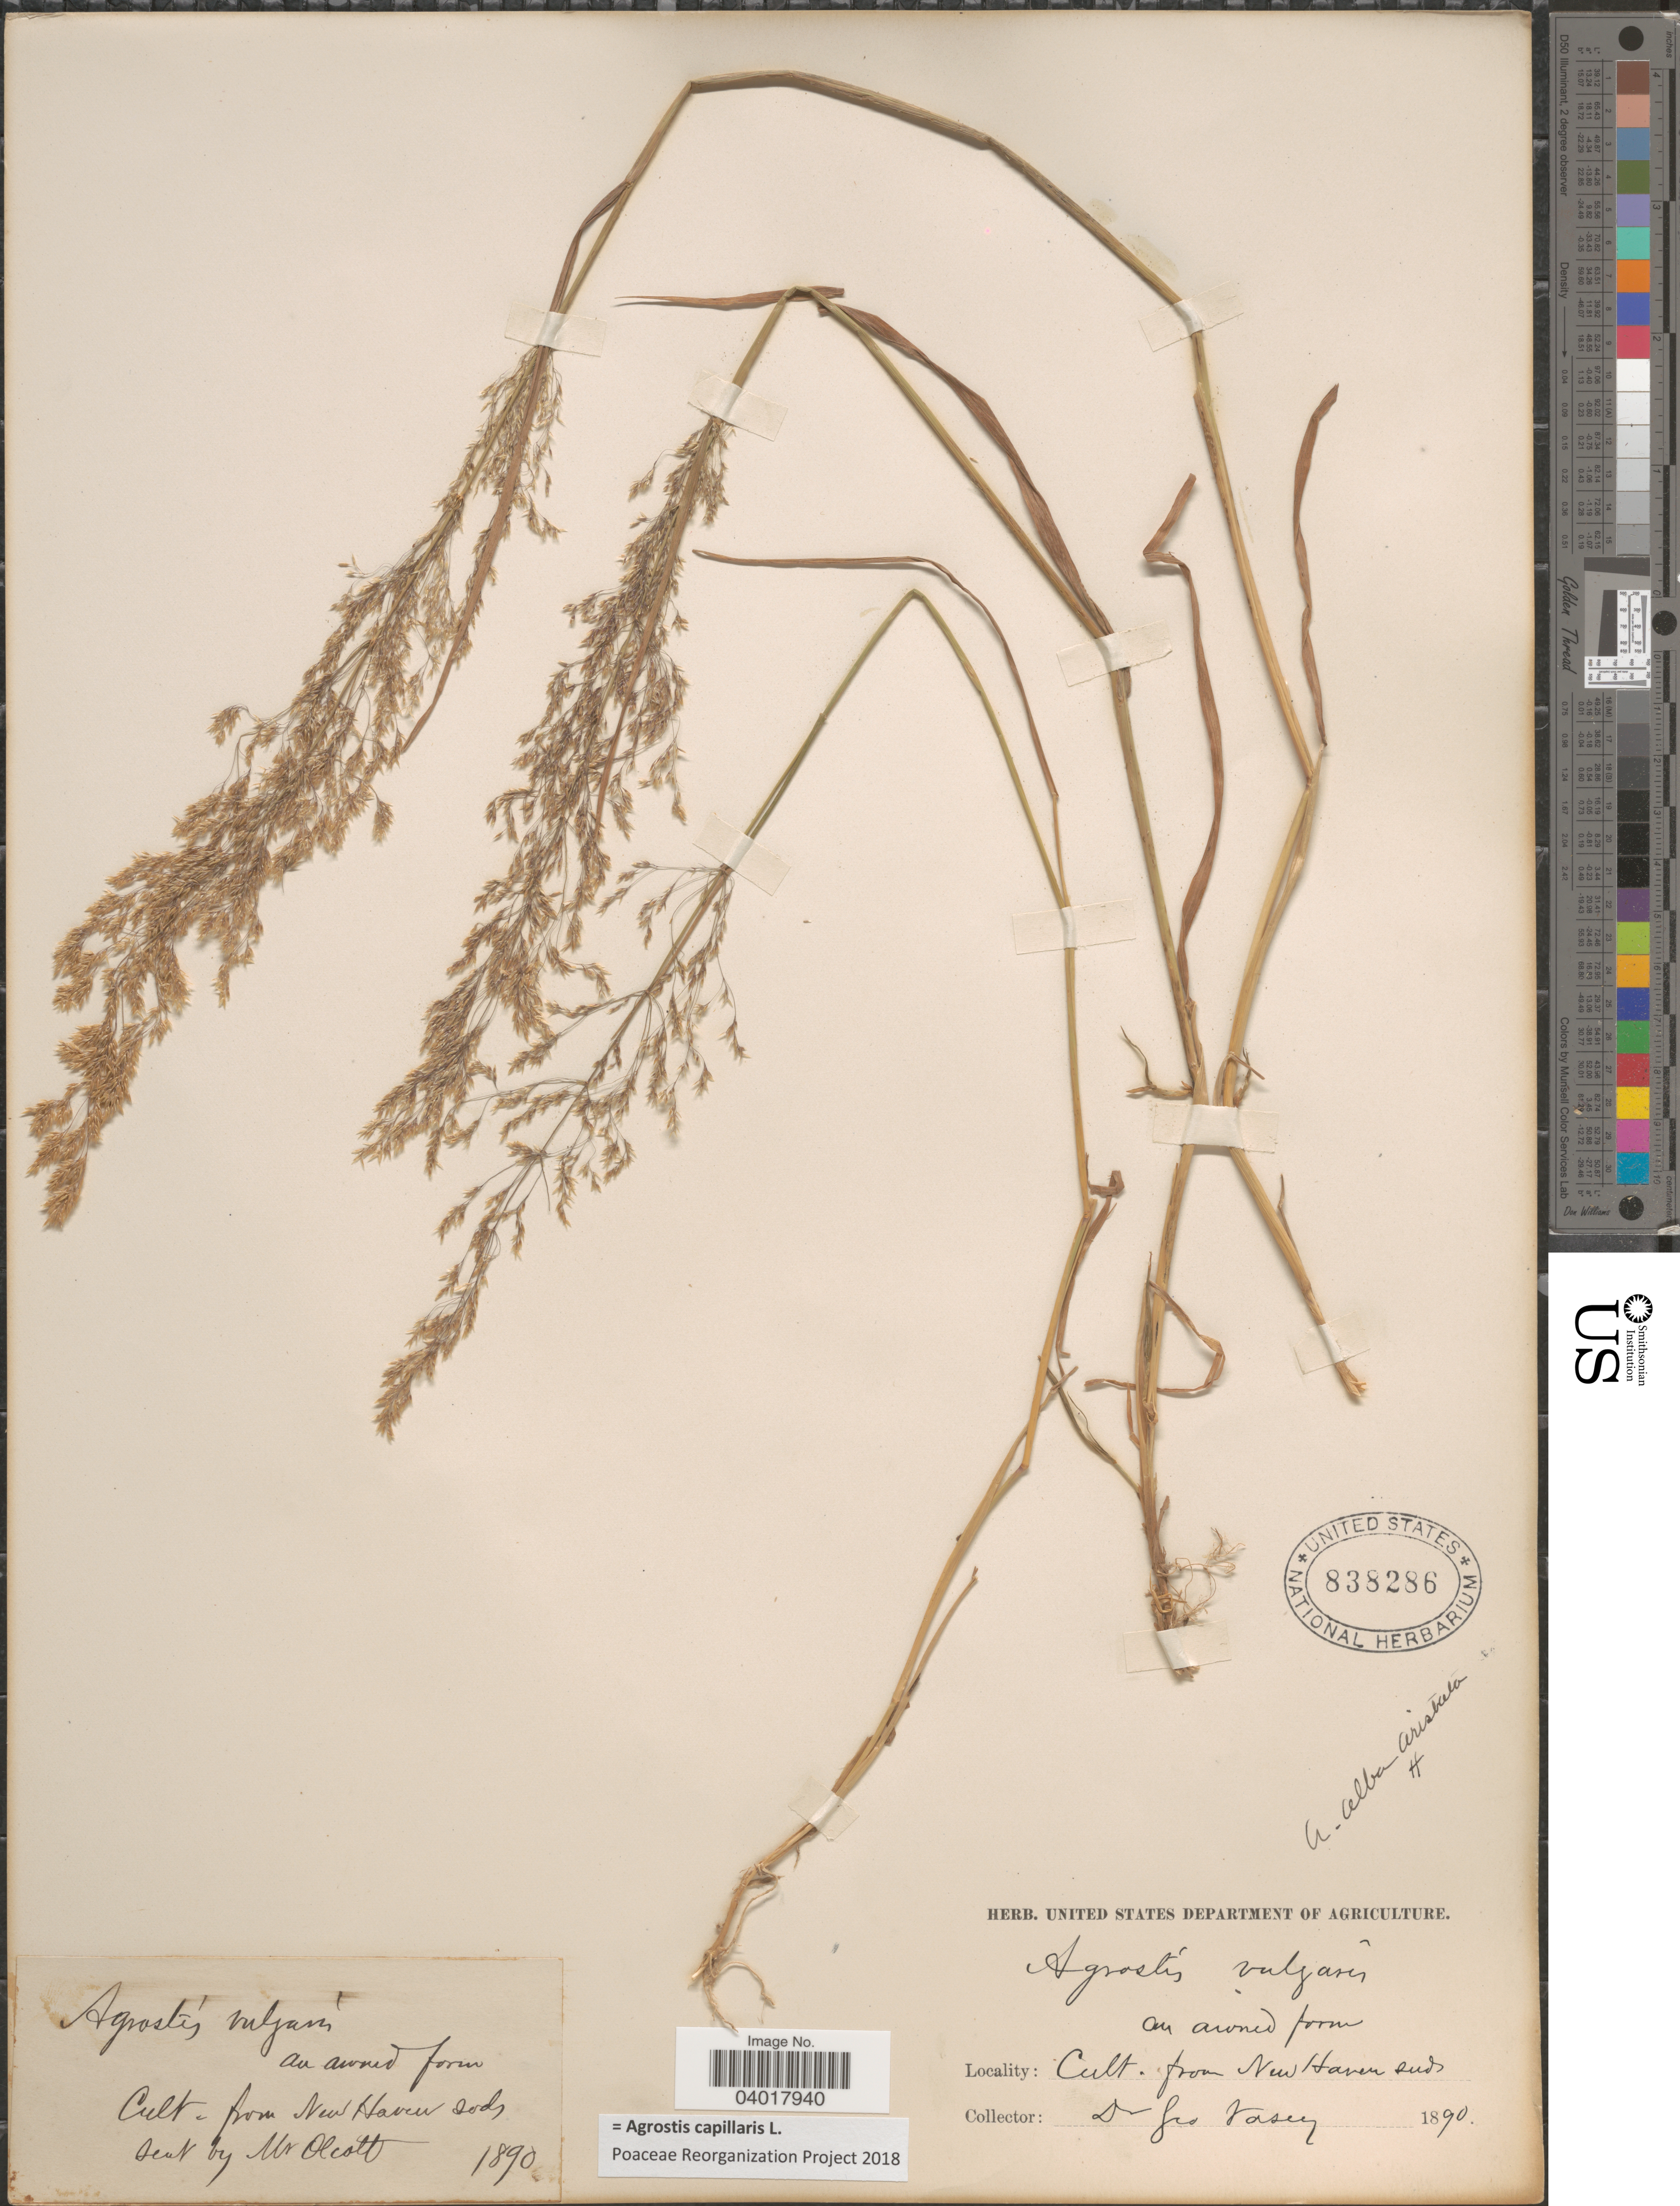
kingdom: Plantae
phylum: Tracheophyta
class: Liliopsida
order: Poales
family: Poaceae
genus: Agrostis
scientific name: Agrostis capillaris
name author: L.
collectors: G. R. Vasey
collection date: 1890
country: United States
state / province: Connecticut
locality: Cult. from New Haven seeds.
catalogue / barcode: US 838286